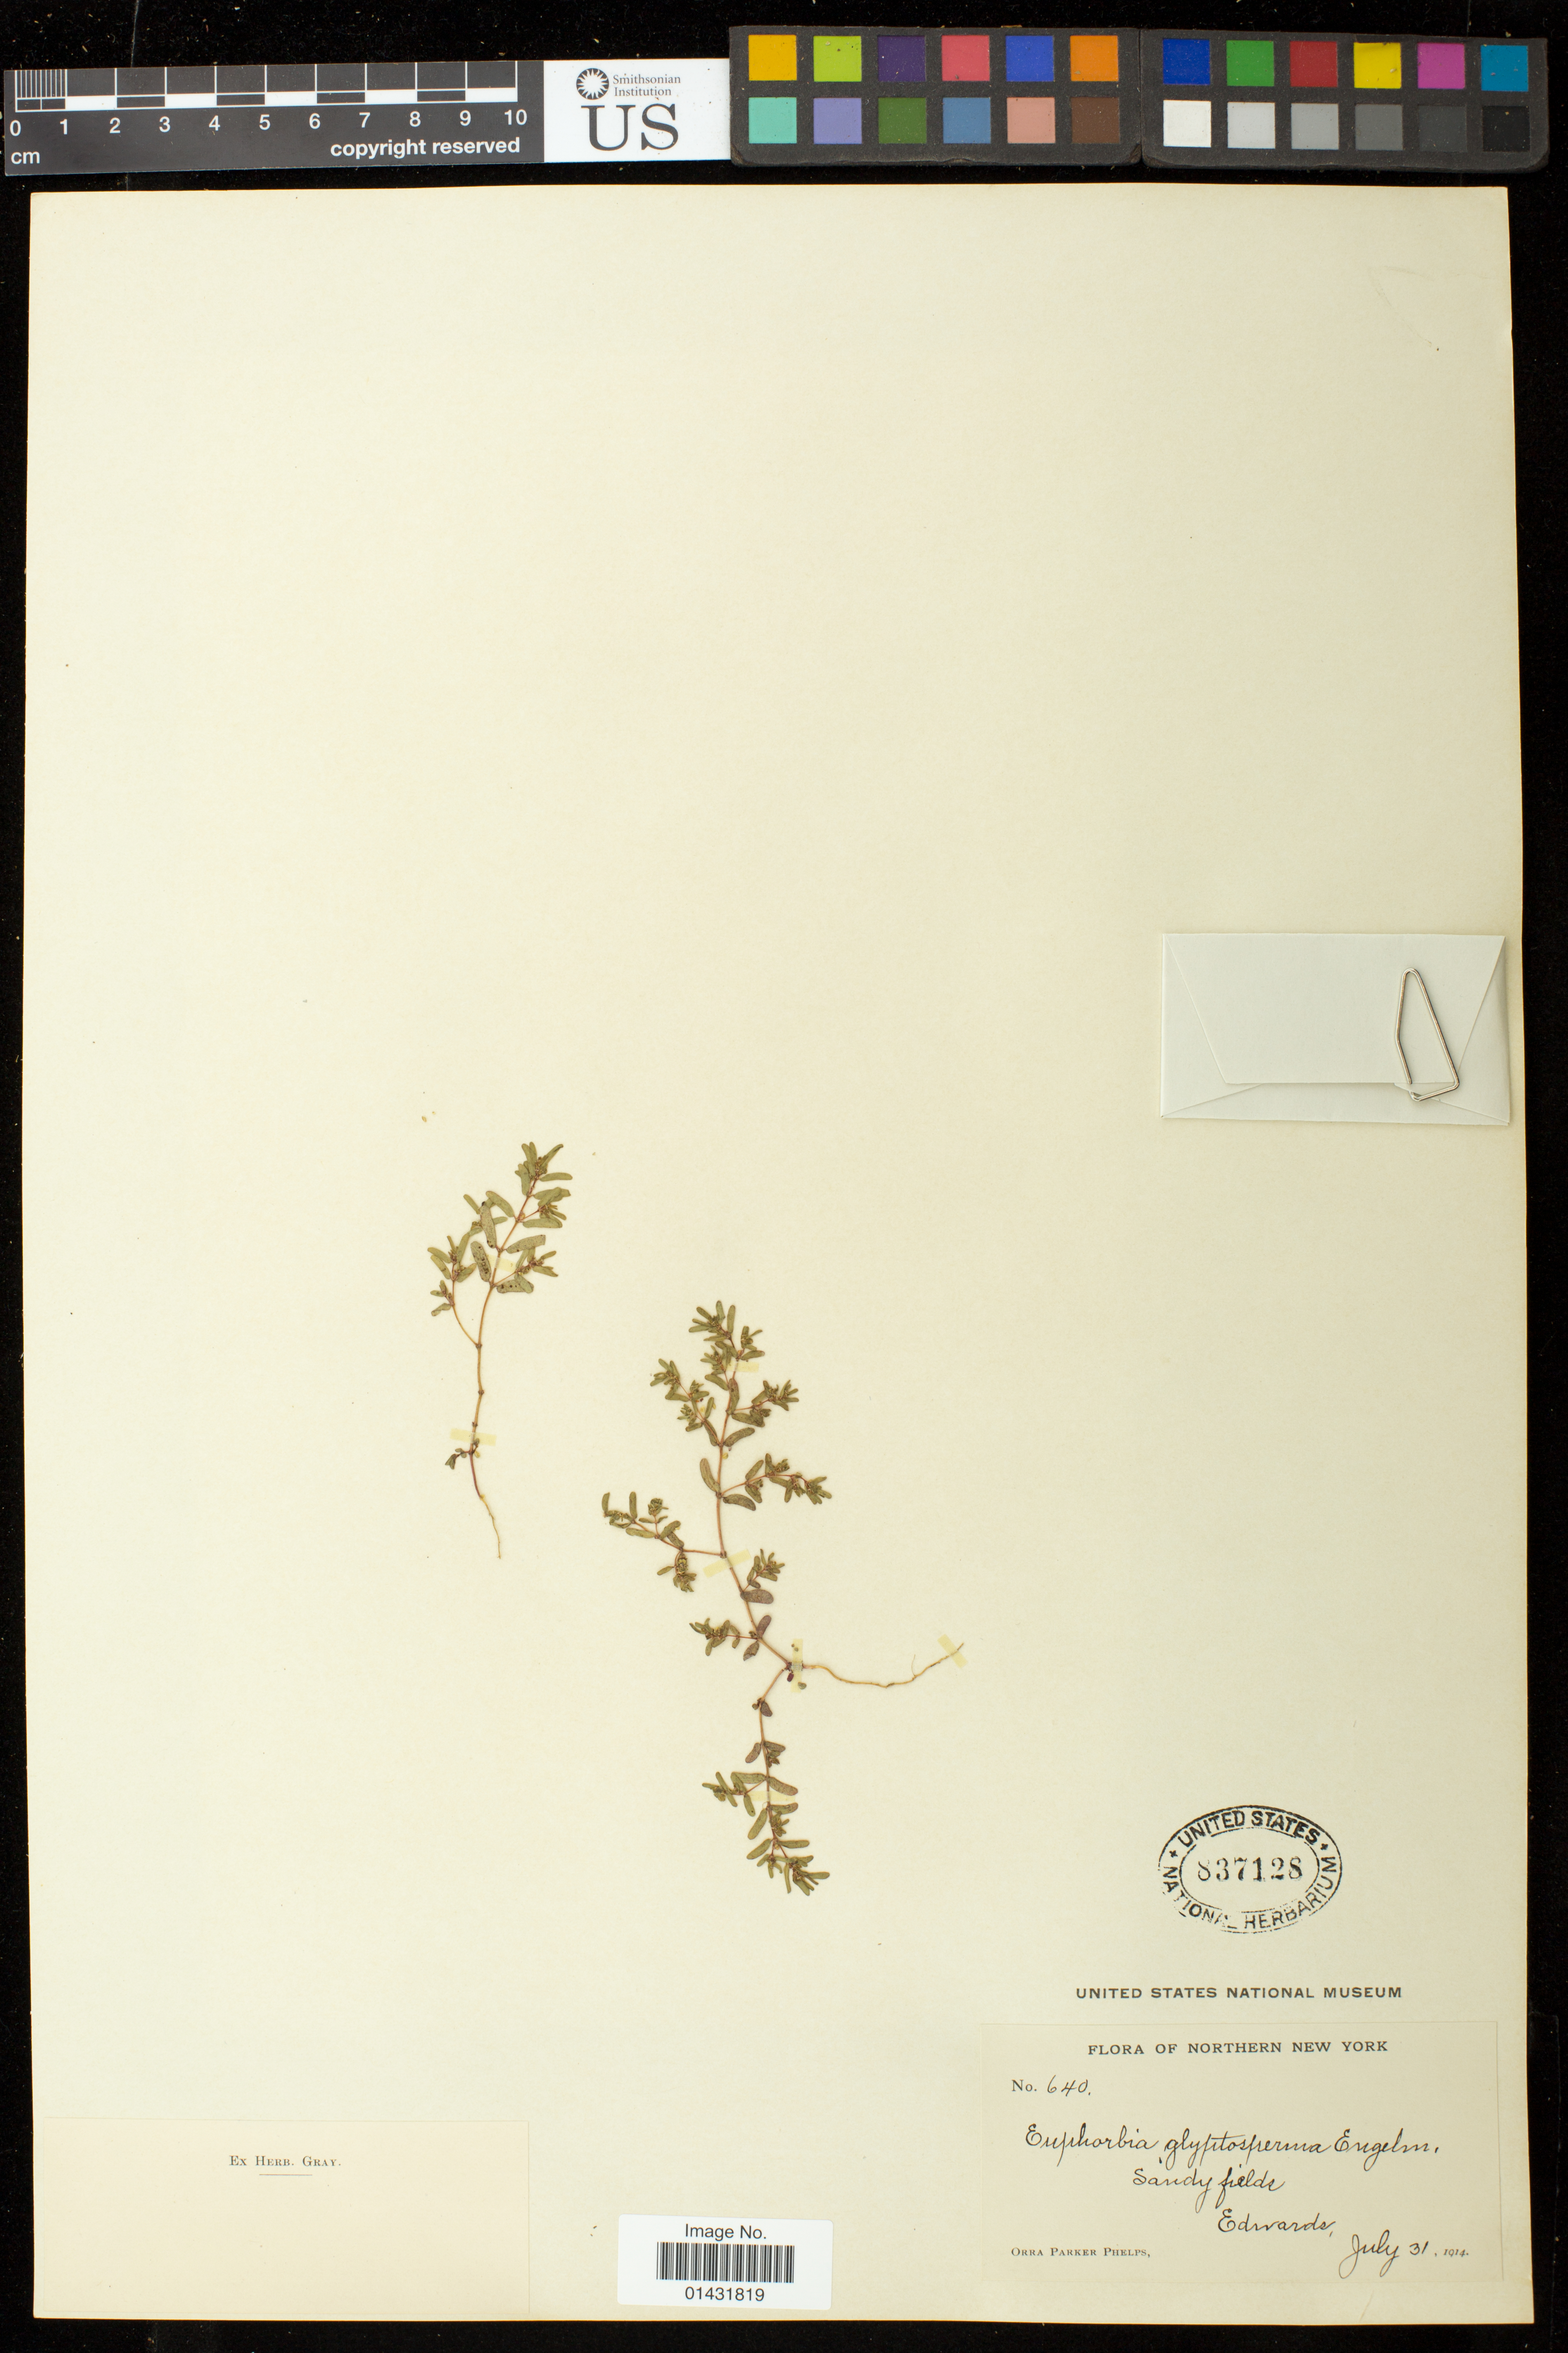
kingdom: Plantae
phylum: Tracheophyta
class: Magnoliopsida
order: Malpighiales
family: Euphorbiaceae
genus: Euphorbia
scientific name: Euphorbia glyptosperma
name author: Engelm.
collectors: O. P. Phelps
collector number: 640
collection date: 1914-07-31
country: United States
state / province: New York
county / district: St. Lawrence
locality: Edwards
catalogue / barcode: US 837128